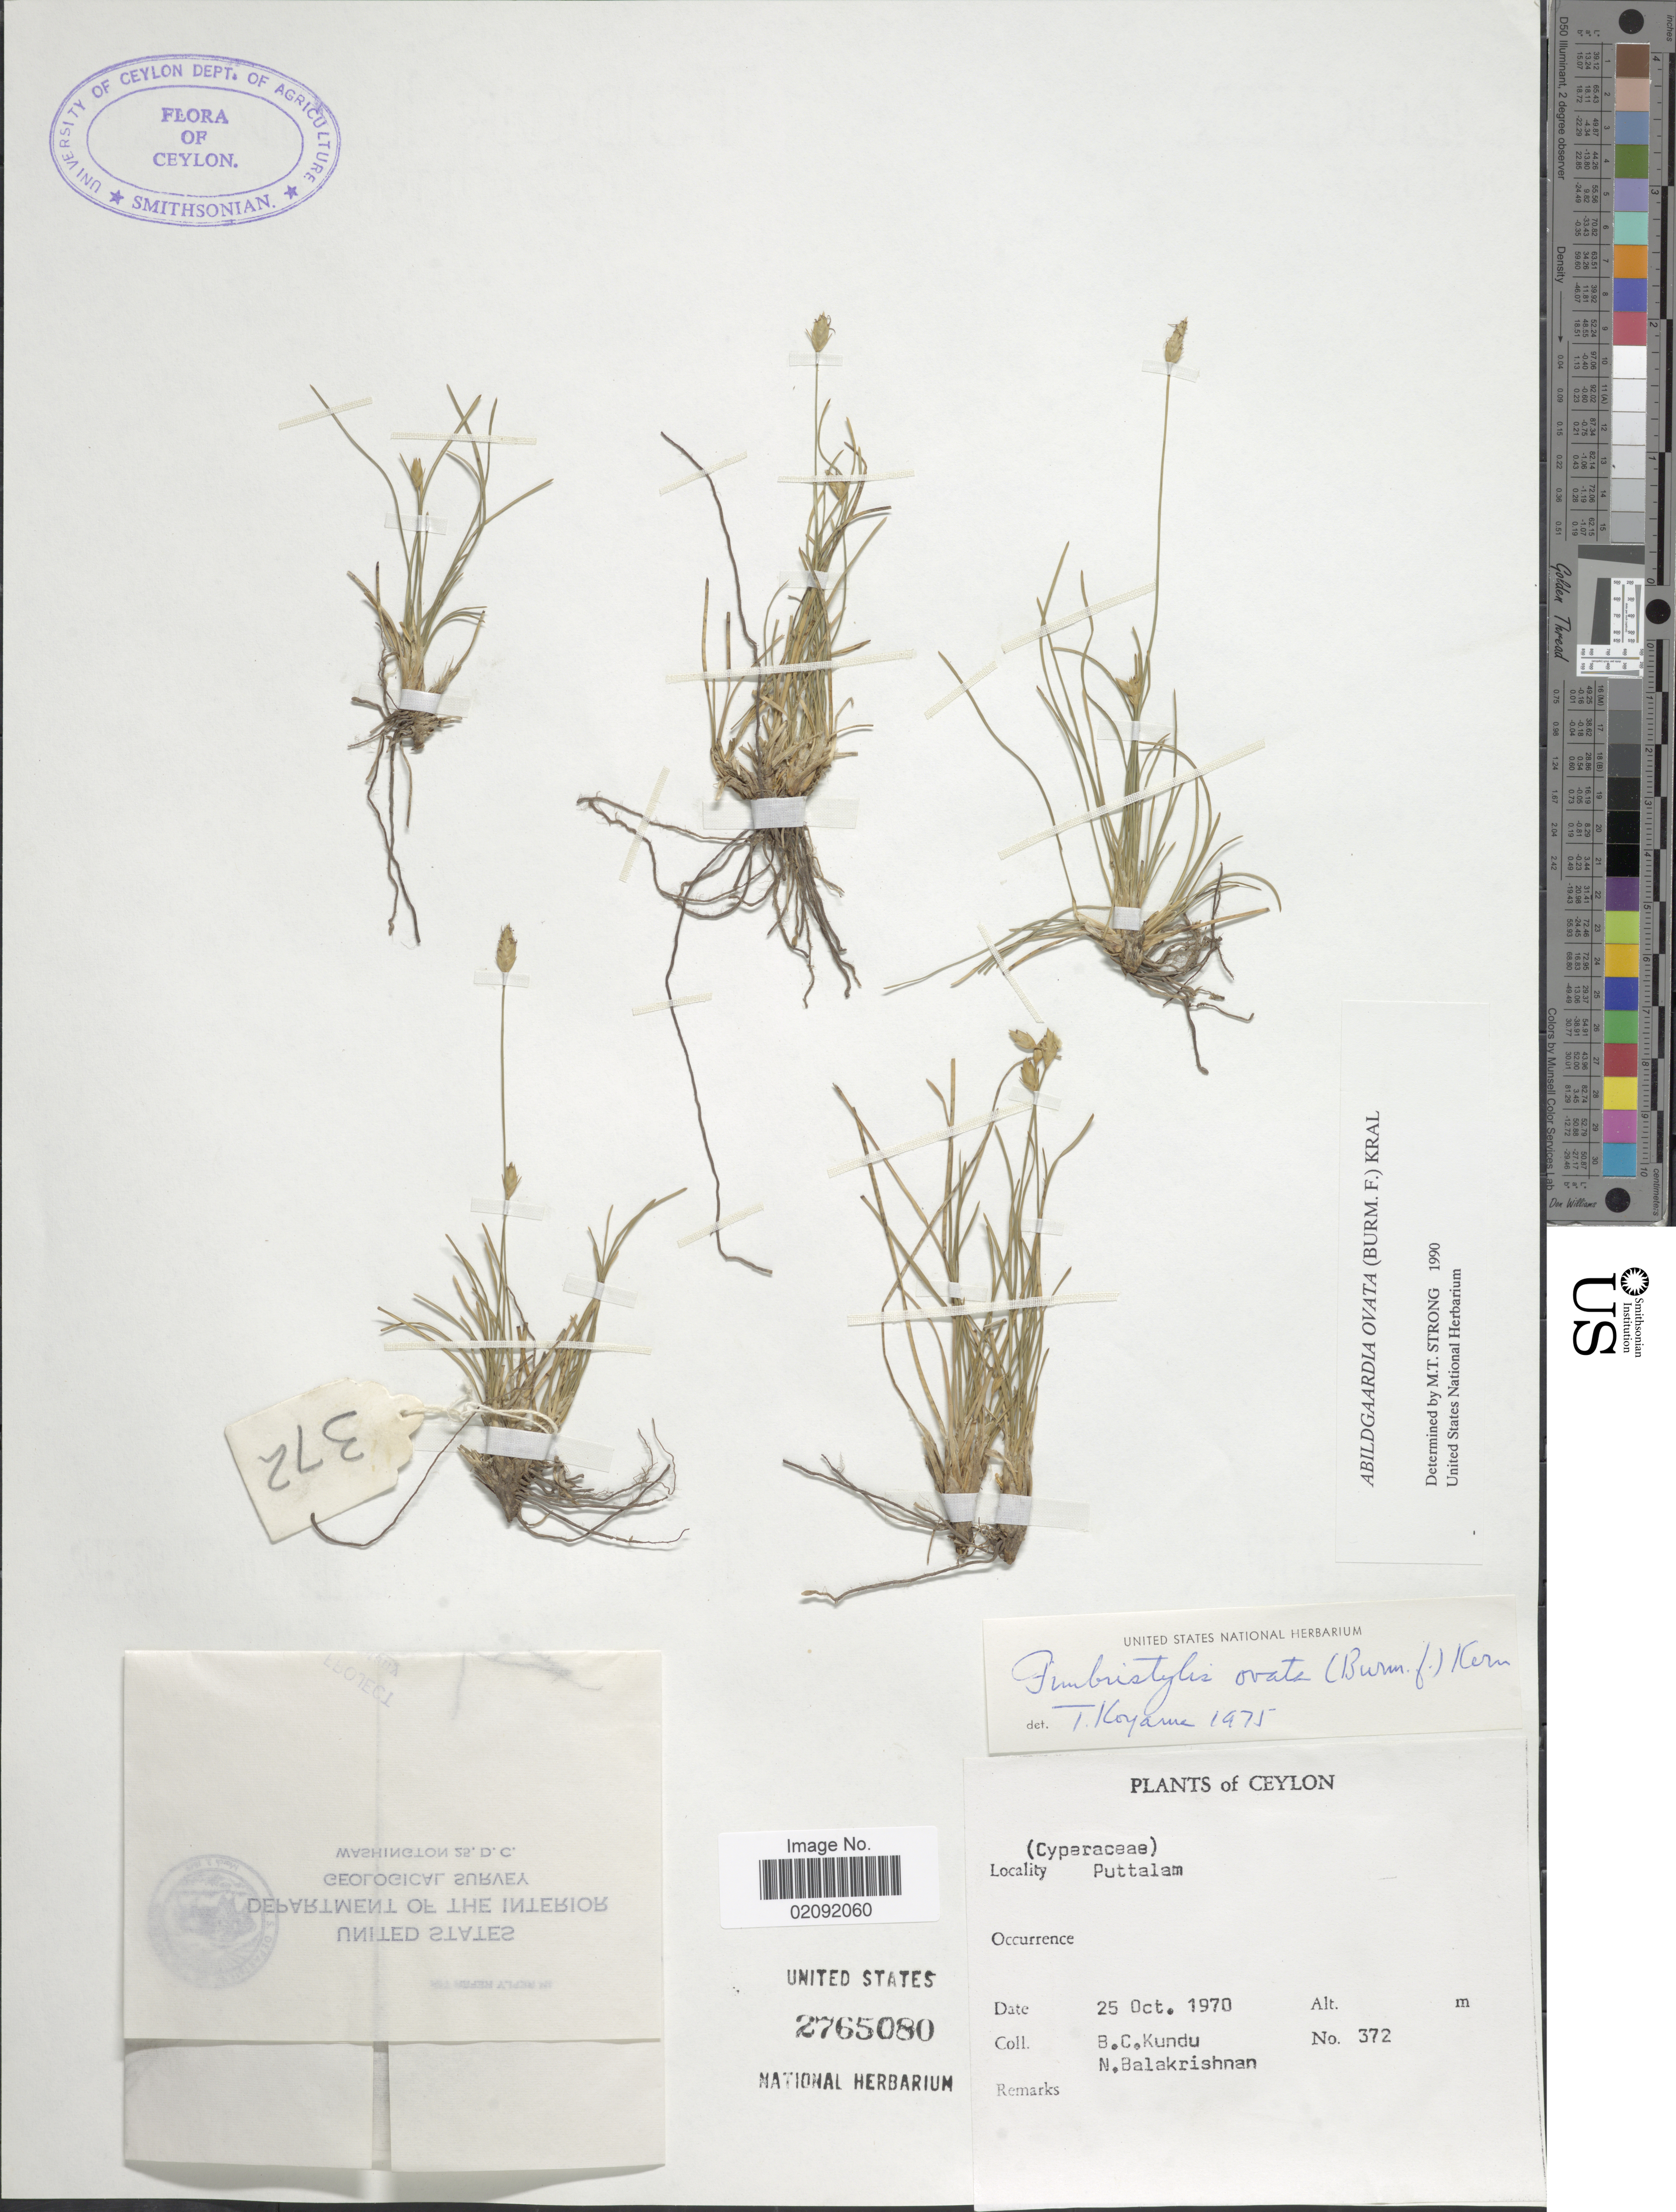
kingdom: Plantae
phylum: Tracheophyta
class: Liliopsida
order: Poales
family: Cyperaceae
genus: Abildgaardia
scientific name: Abildgaardia ovata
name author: (Burm. f.) Kral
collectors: B. C. Kundu & N. Balakrishnan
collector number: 372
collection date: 1970-10-25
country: Sri Lanka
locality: Ceylon, Puttalam.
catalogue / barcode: US 2765080